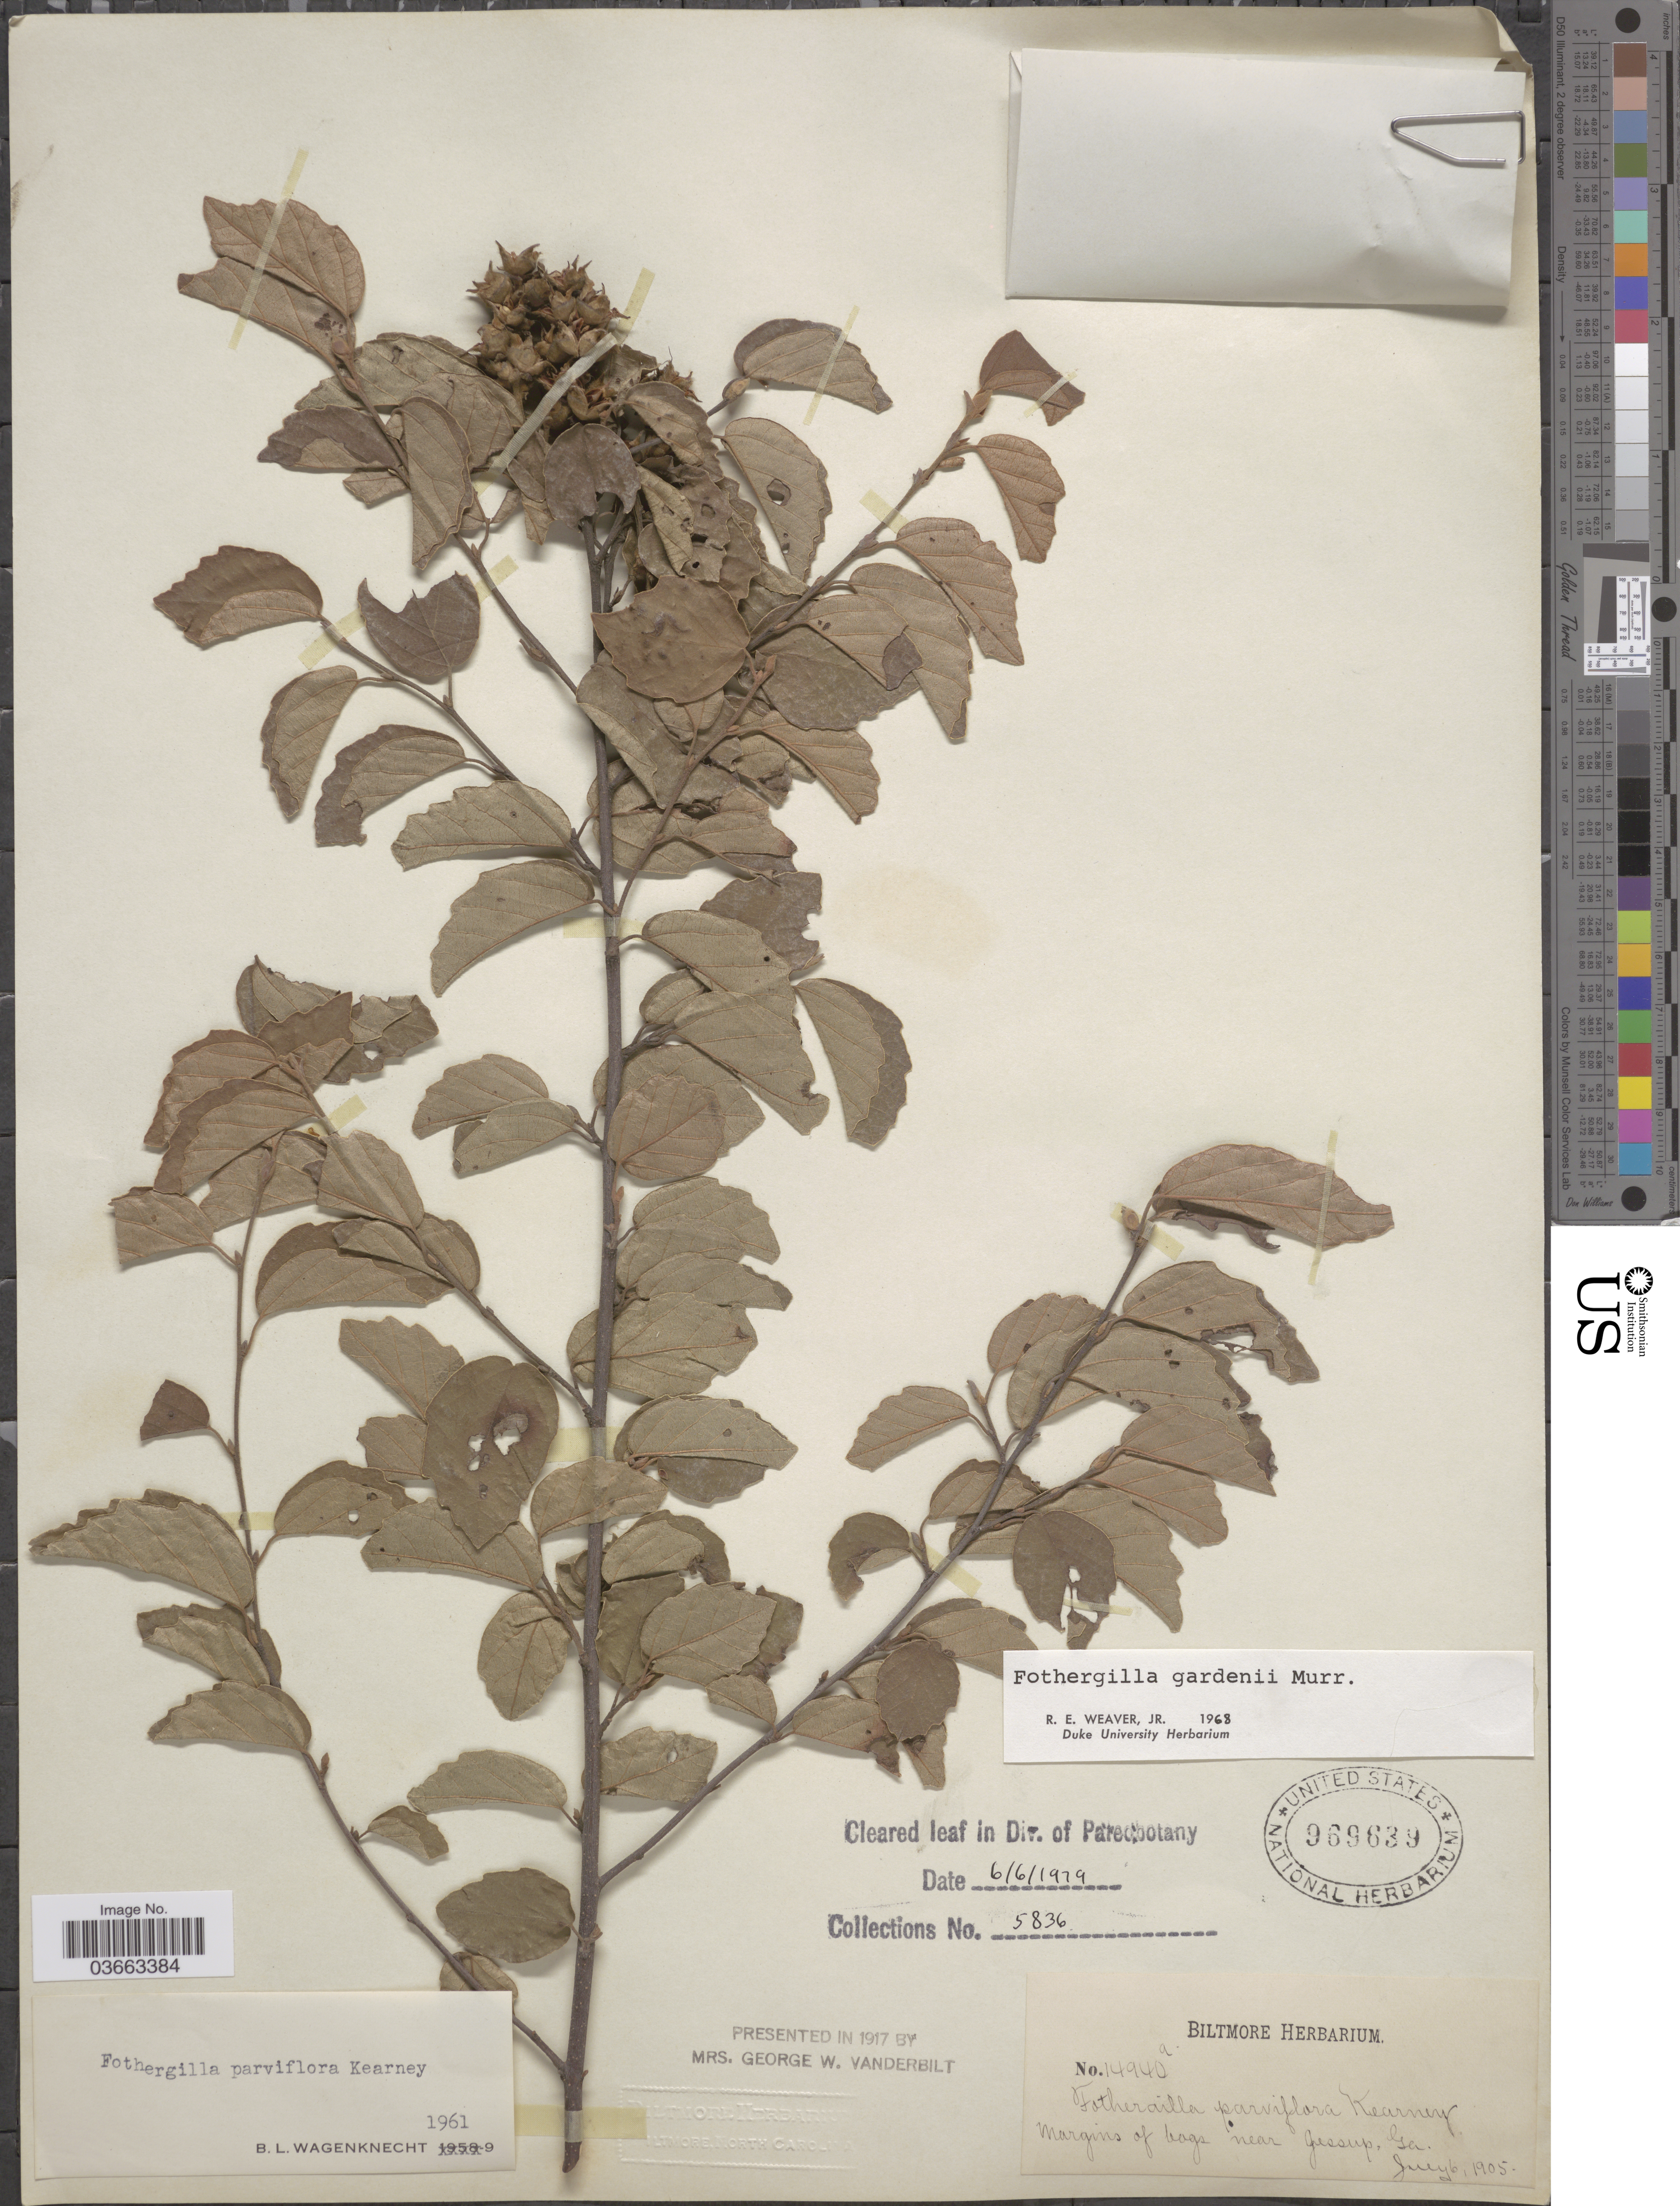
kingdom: Plantae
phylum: Tracheophyta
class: Magnoliopsida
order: Saxifragales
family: Hamamelidaceae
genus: Fothergilla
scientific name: Fothergilla gardenii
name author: L.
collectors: ex herb. Biltmore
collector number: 14940a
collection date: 1905-07-06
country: United States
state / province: Georgia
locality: Margin of bogs near Jessup.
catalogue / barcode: US 969639